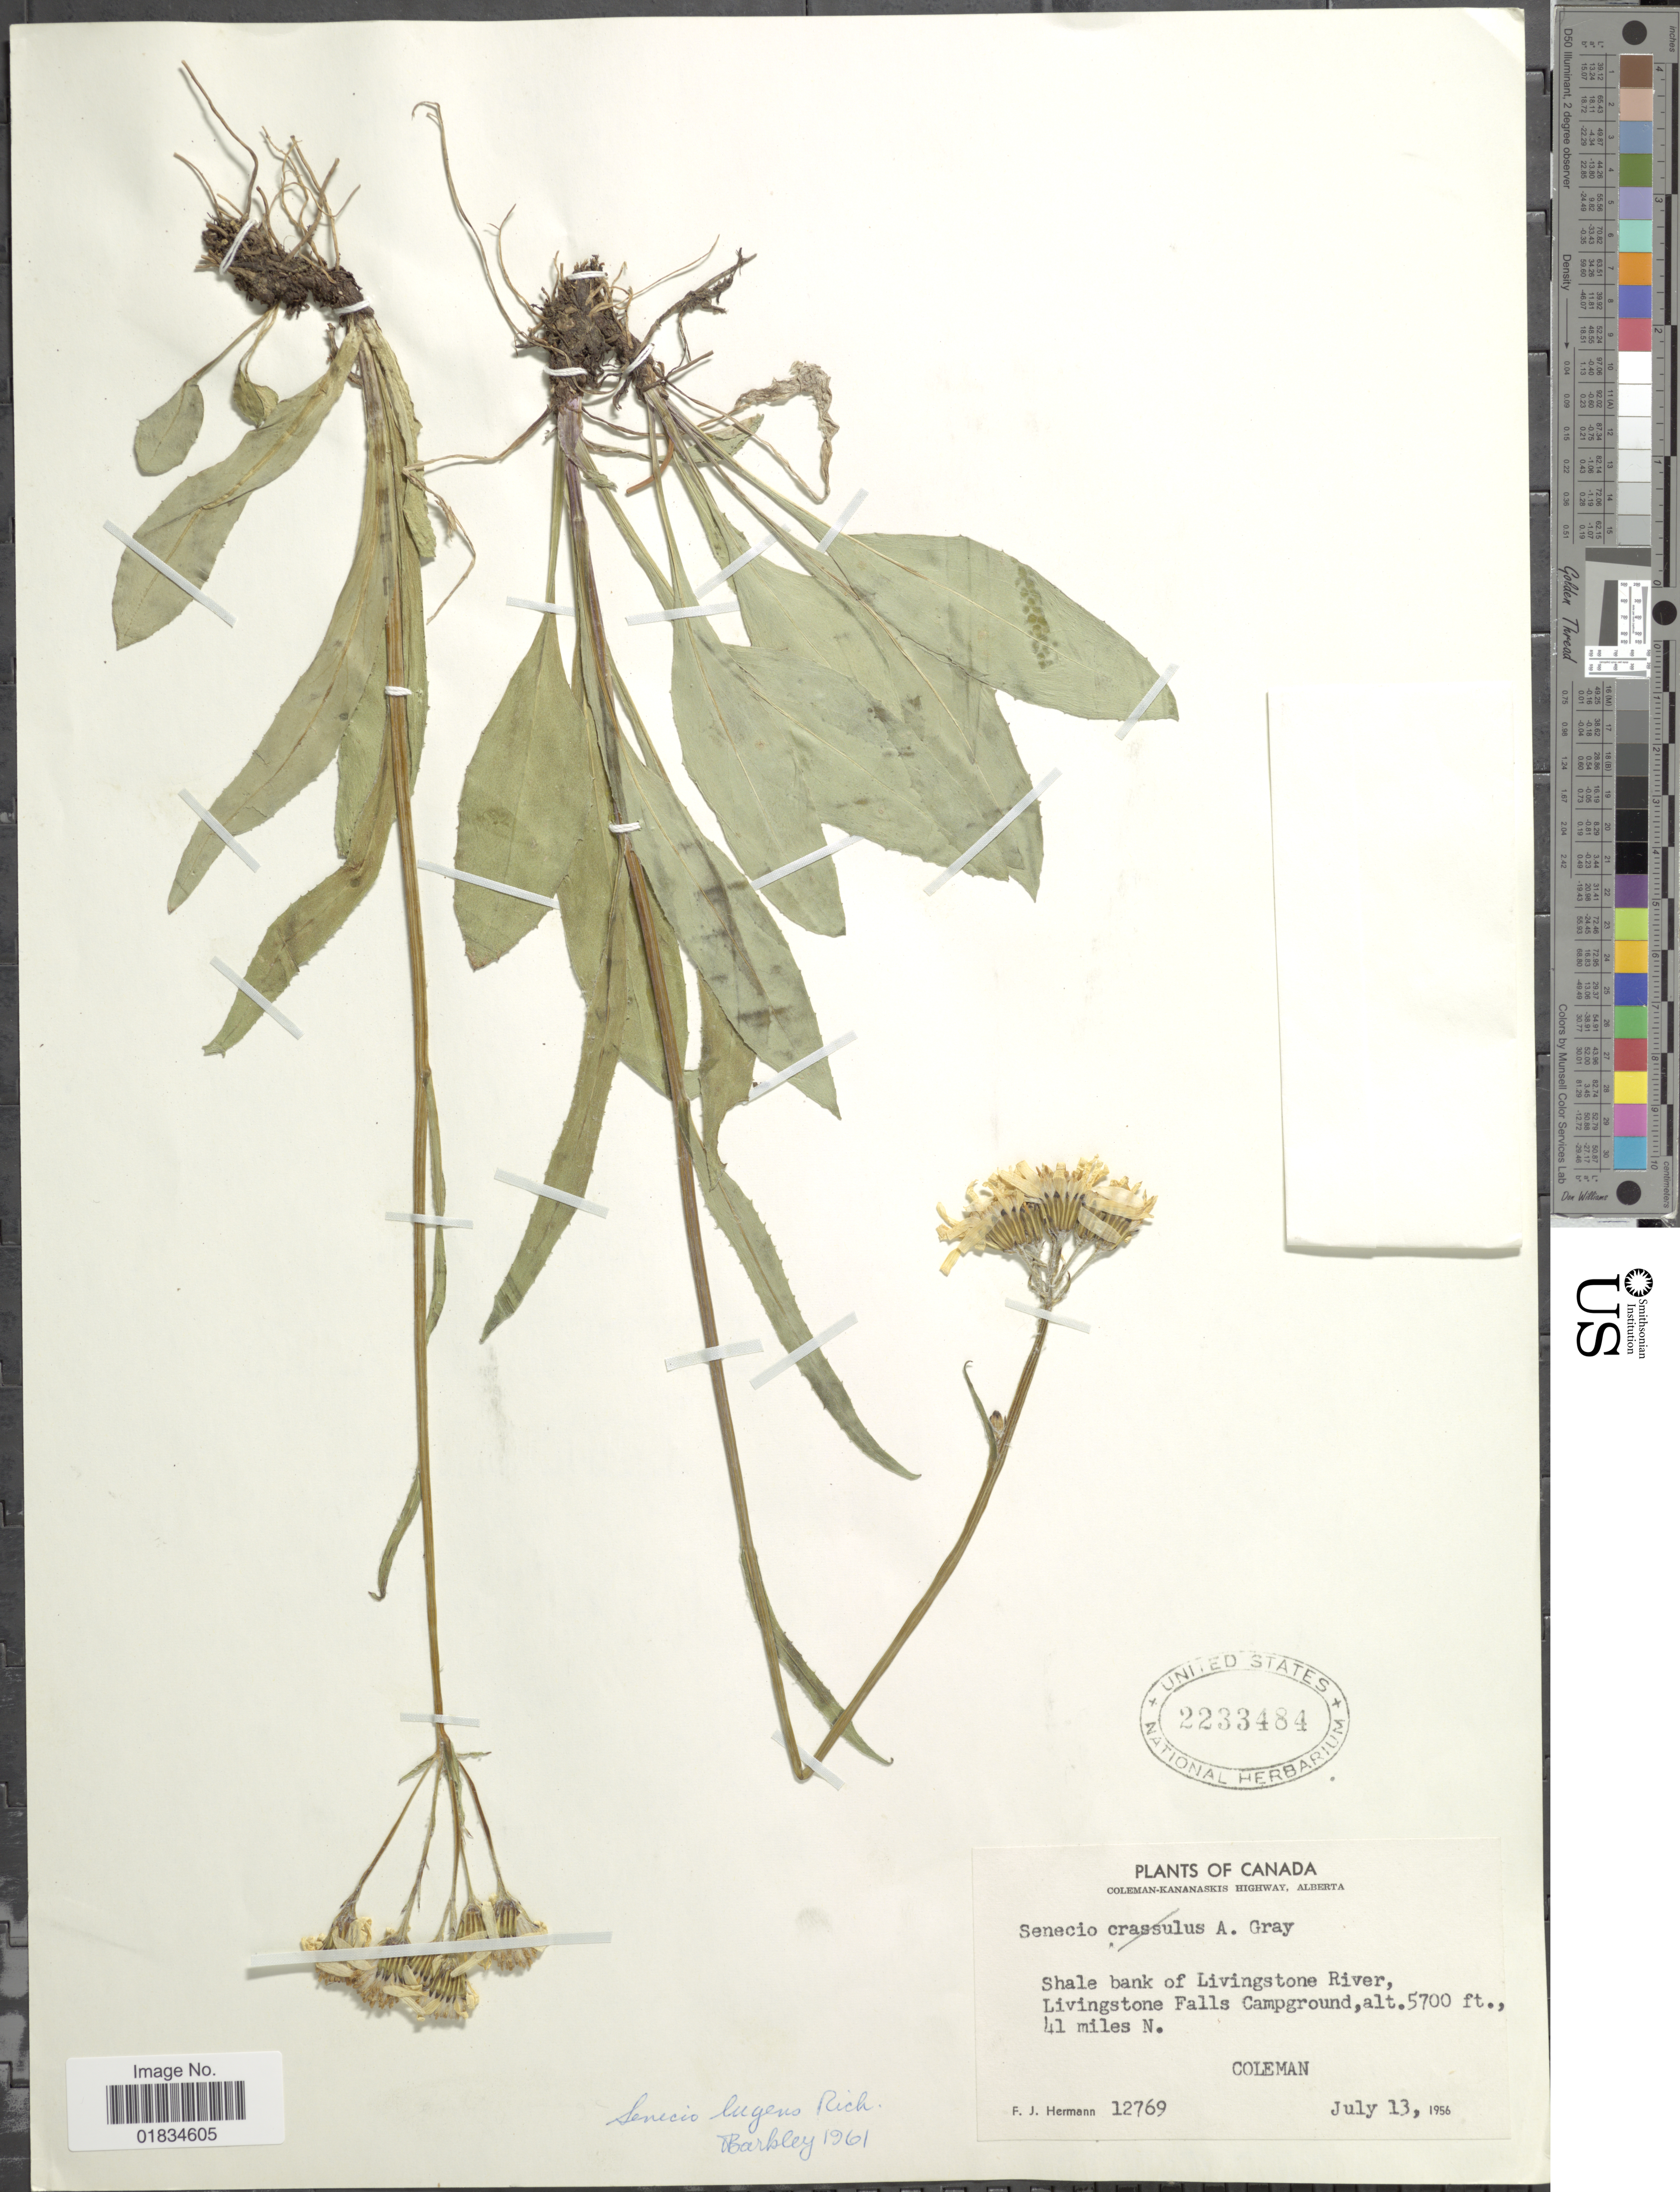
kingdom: Plantae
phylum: Tracheophyta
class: Magnoliopsida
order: Asterales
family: Asteraceae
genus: Senecio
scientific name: Senecio lugens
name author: Richardson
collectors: F. J. Hermann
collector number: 12769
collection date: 1956-07-13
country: Canada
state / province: Alberta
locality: Coleman-Kananaskis Highway, Bank of Livingstone River, Livingstone falls Campground. 41 miles N. Coleman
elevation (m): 1737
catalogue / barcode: US 2233484